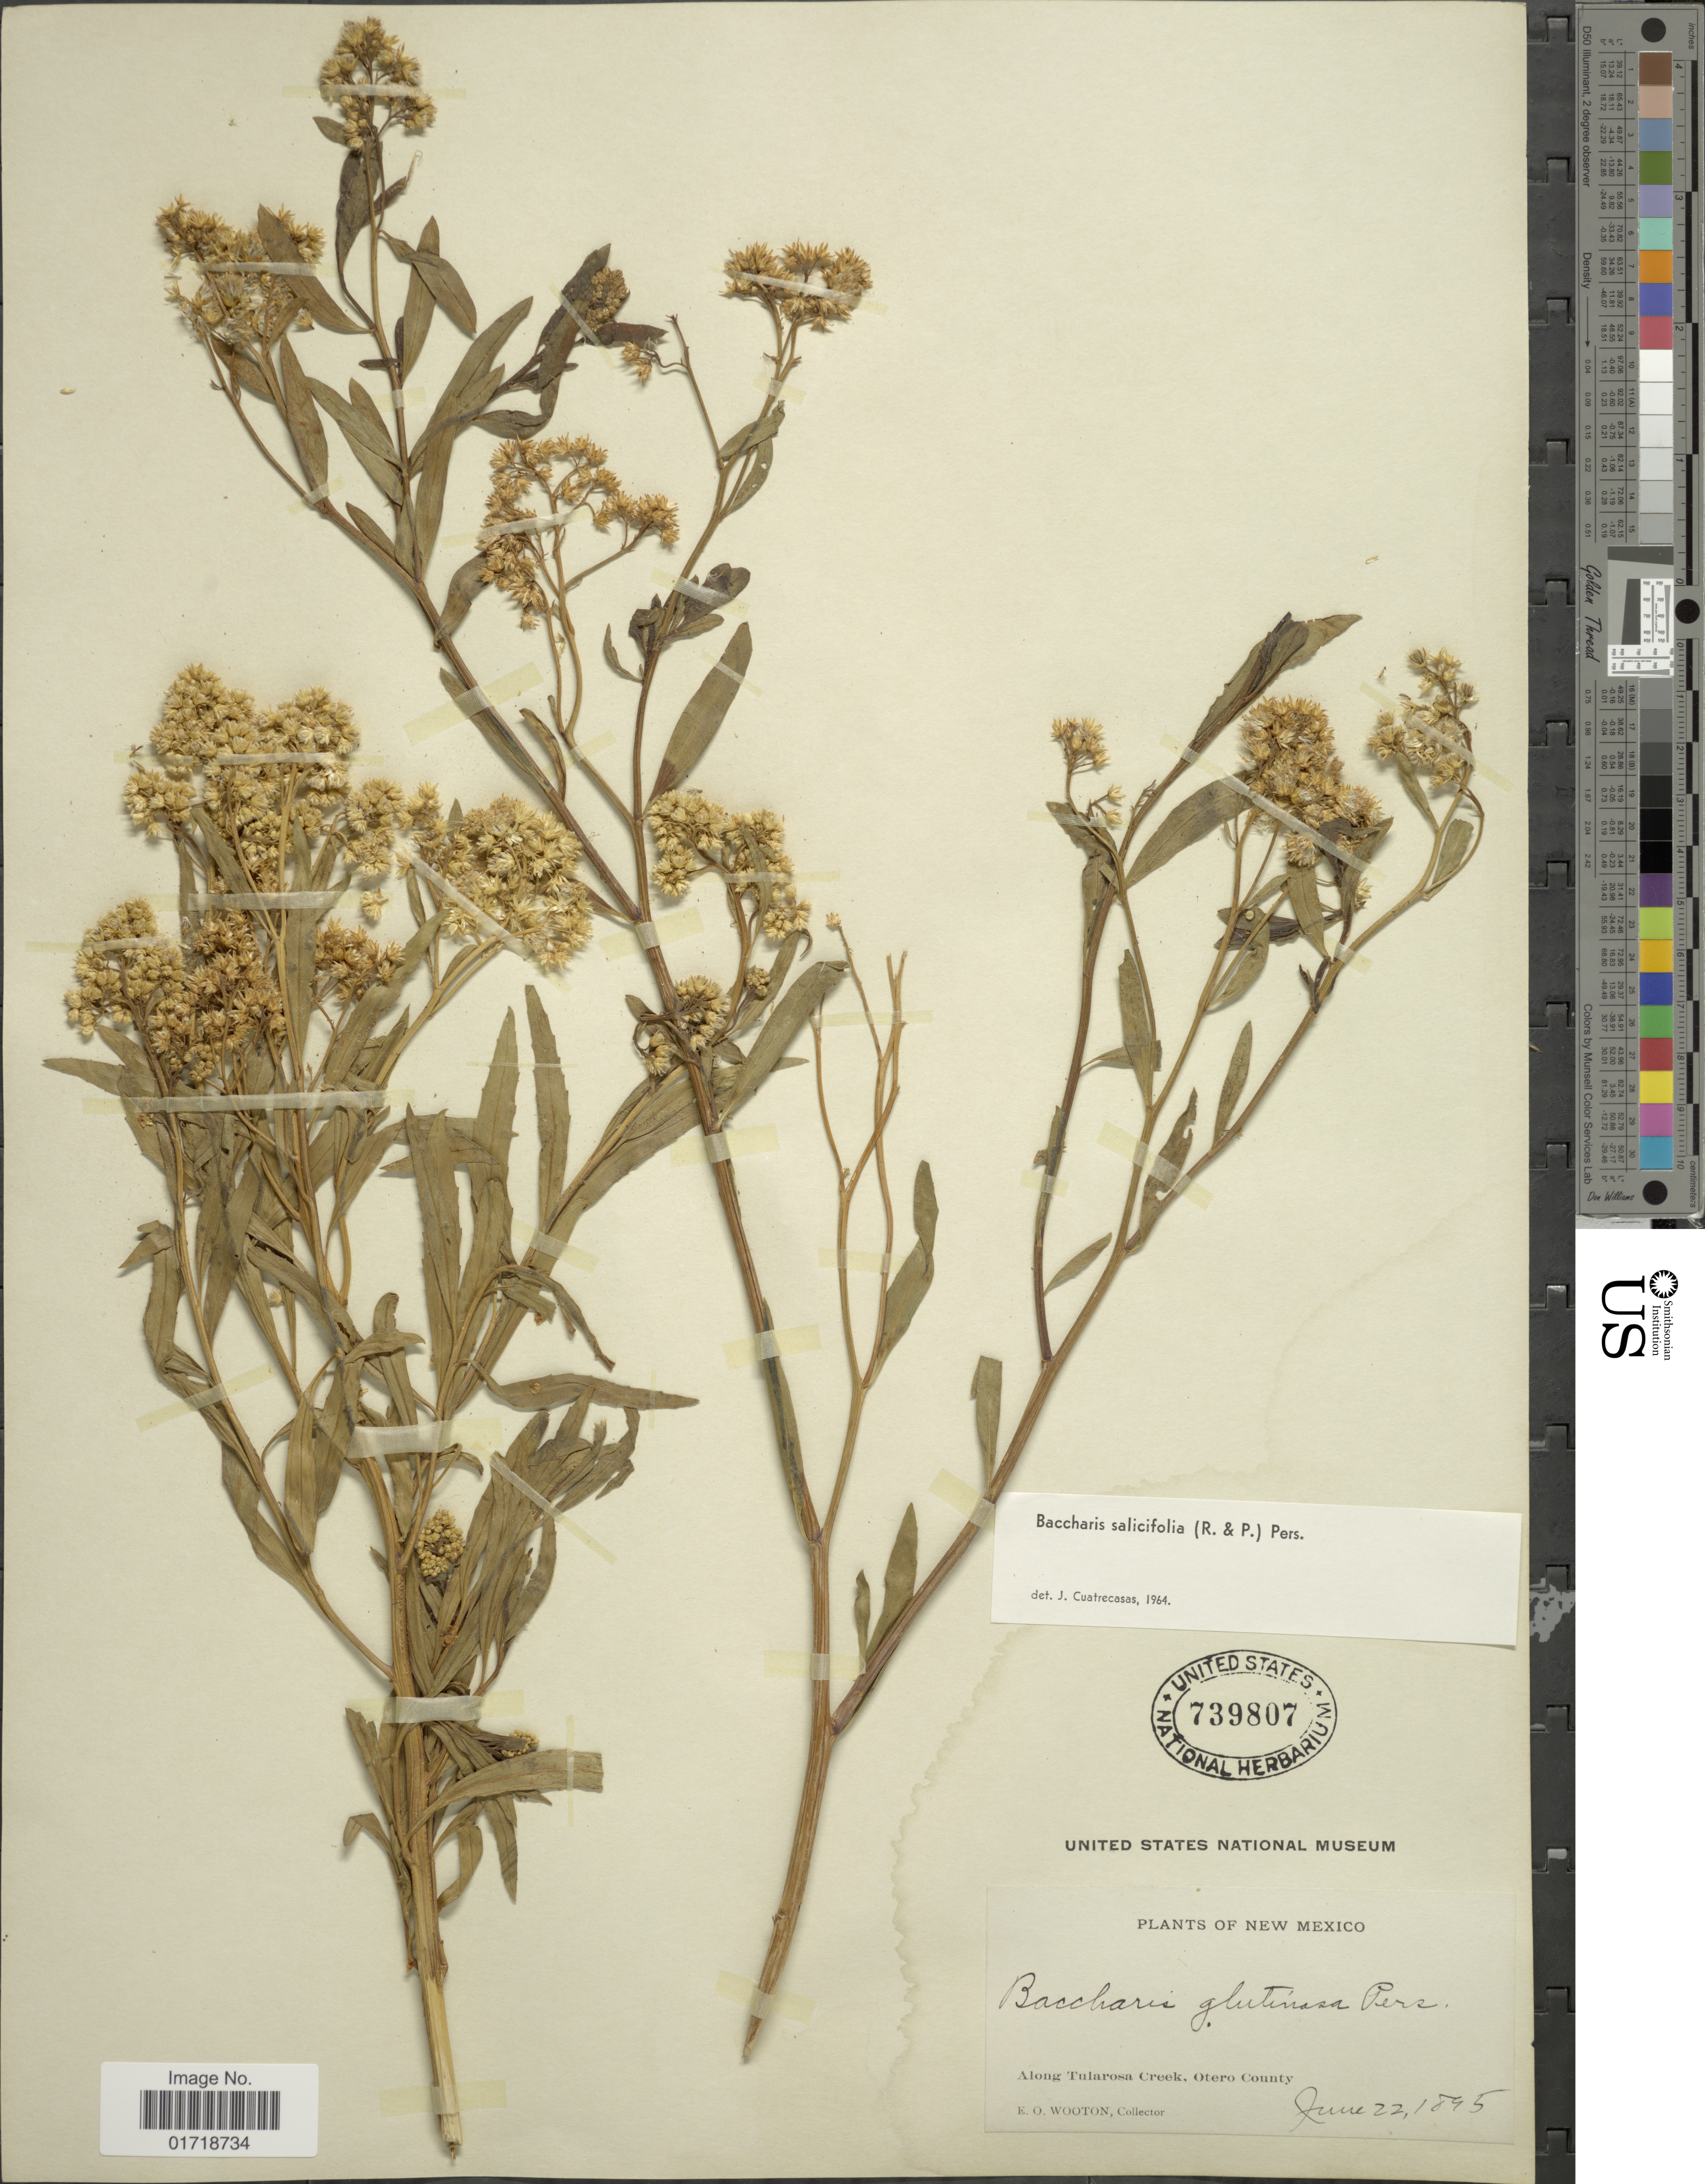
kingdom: Plantae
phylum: Tracheophyta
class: Magnoliopsida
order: Asterales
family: Asteraceae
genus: Baccharis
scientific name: Baccharis glutinosa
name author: Pers.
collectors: E. O. Wooton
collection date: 1895-06-22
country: United States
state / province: New Mexico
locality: AlongTularosa Creek, Otero County.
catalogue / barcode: US 739807